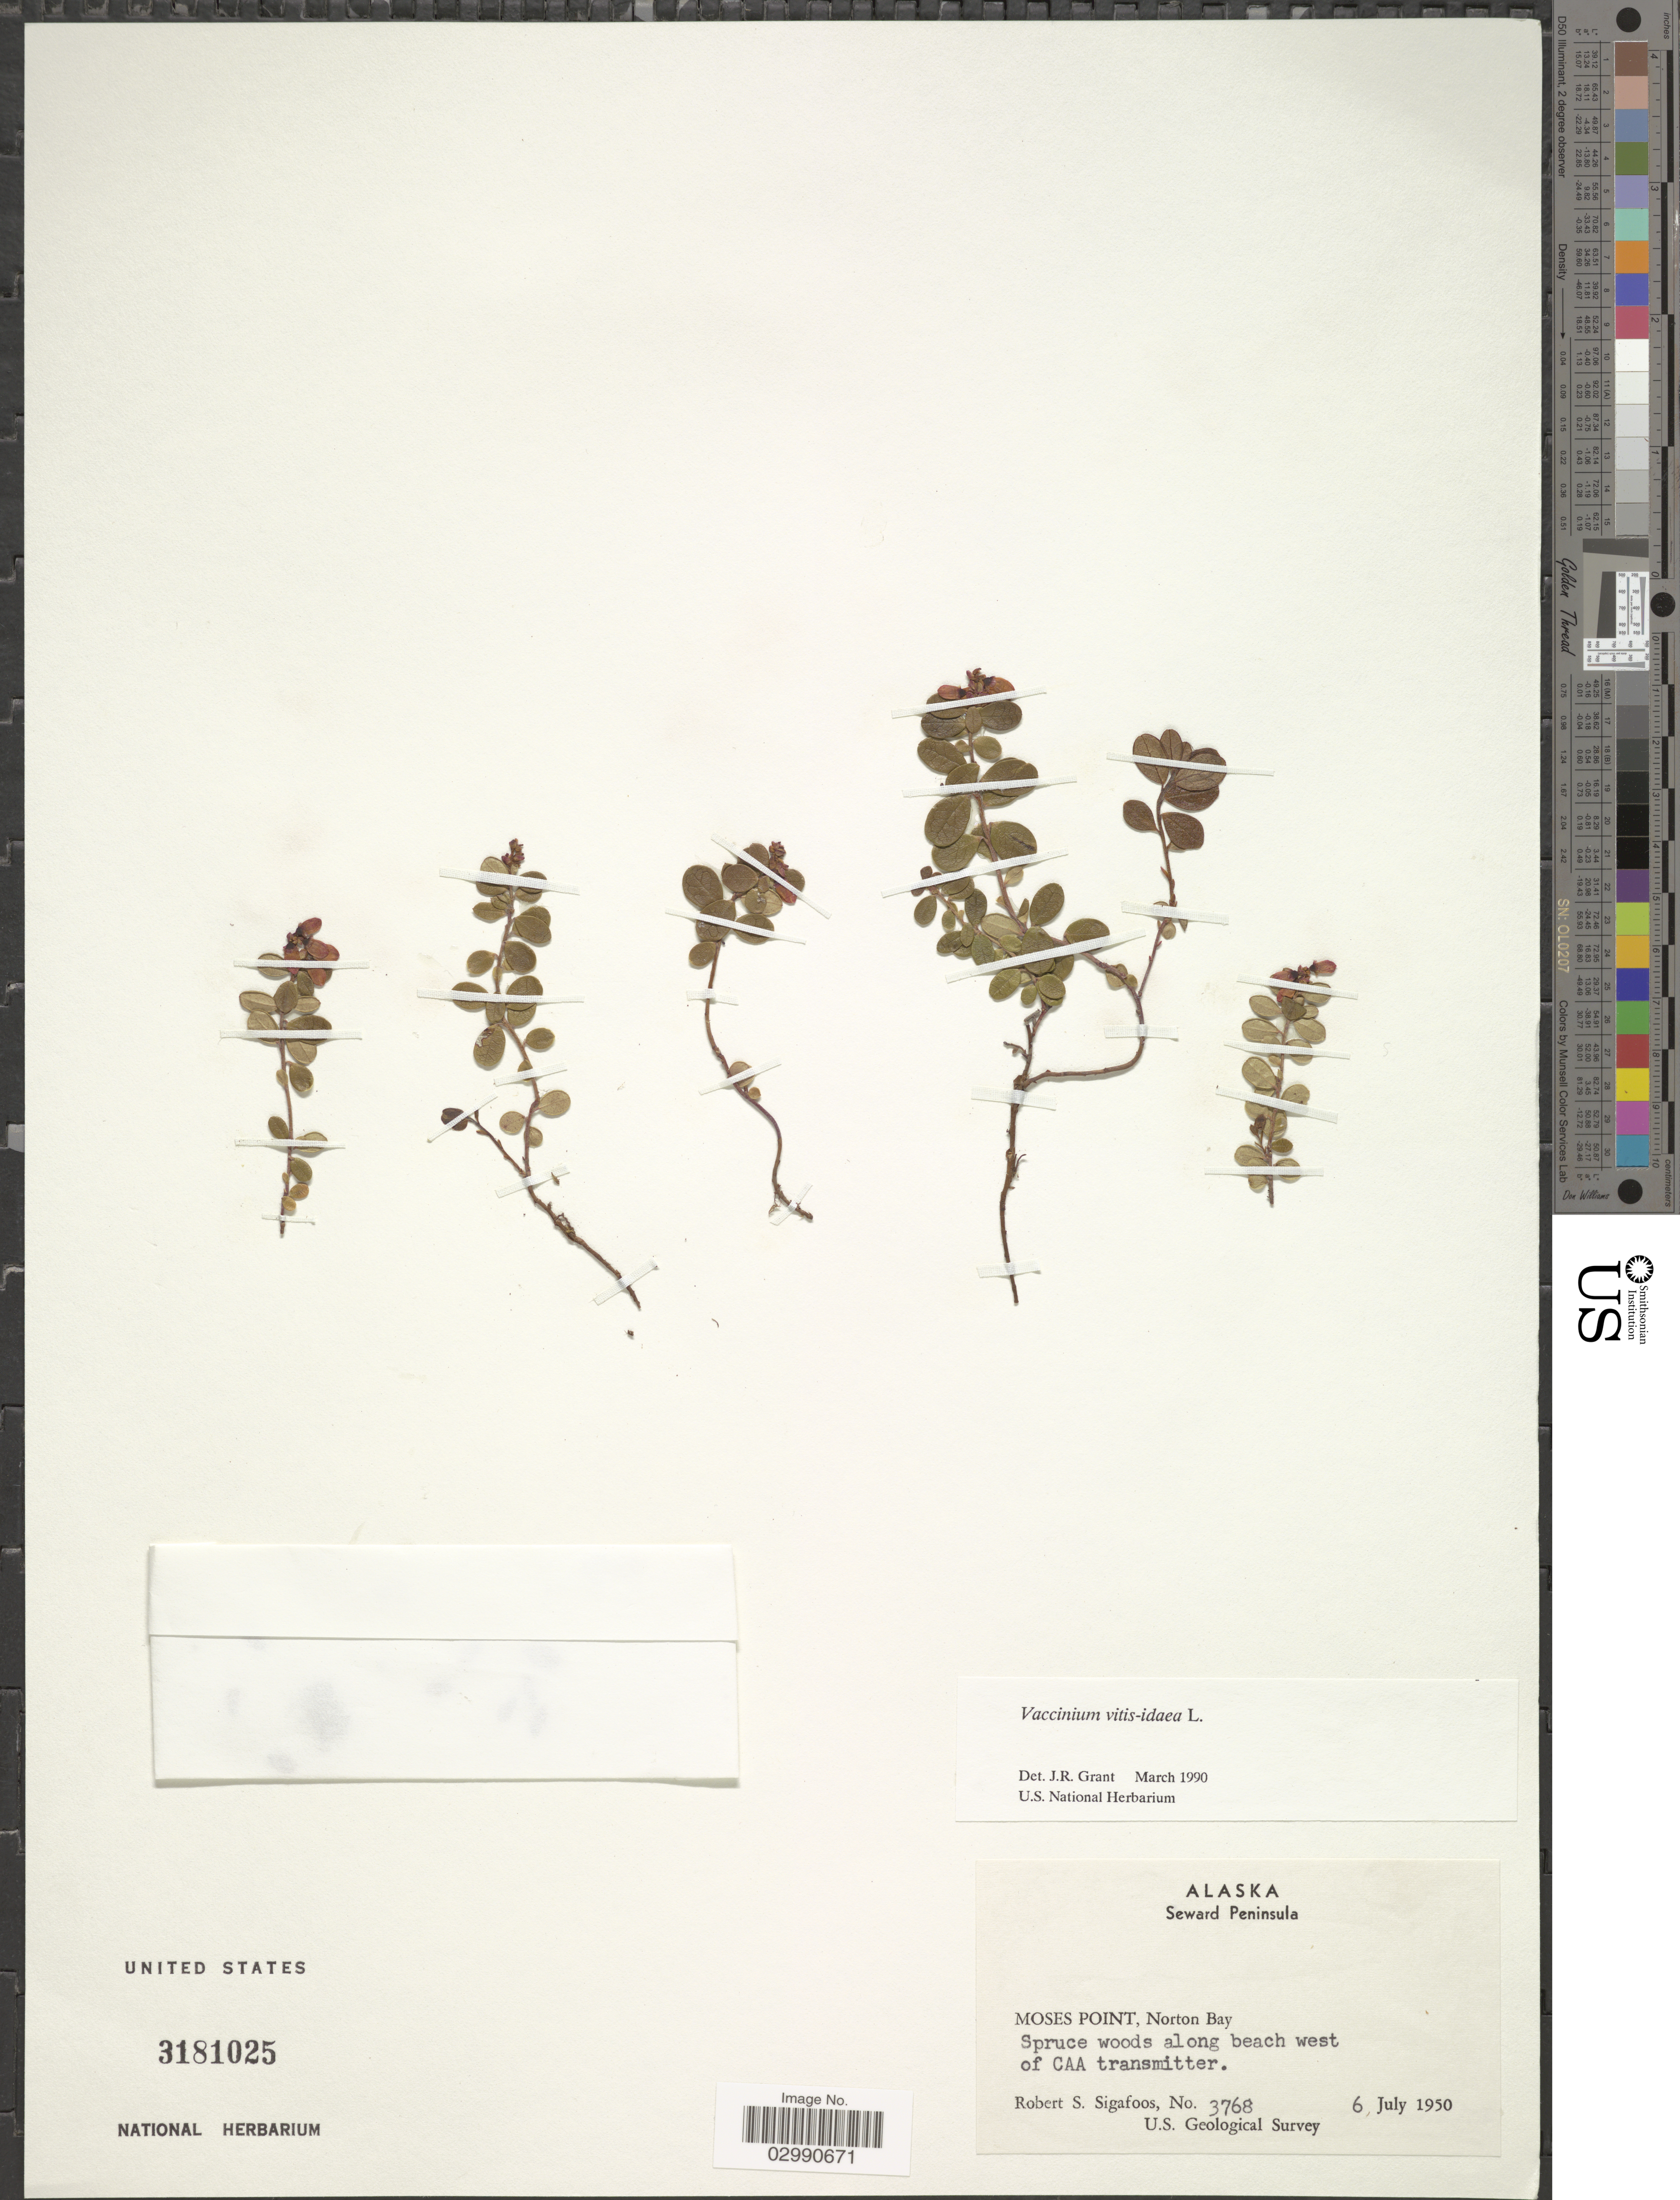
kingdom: Plantae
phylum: Tracheophyta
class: Magnoliopsida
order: Ericales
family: Ericaceae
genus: Vaccinium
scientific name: Vaccinium vitis-idaea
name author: L.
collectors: R. Sigafoos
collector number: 3768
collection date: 1950-07-06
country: United States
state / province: Alaska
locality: Seward Peninsula, Moses Point, Norton Bay.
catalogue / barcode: US 3181025